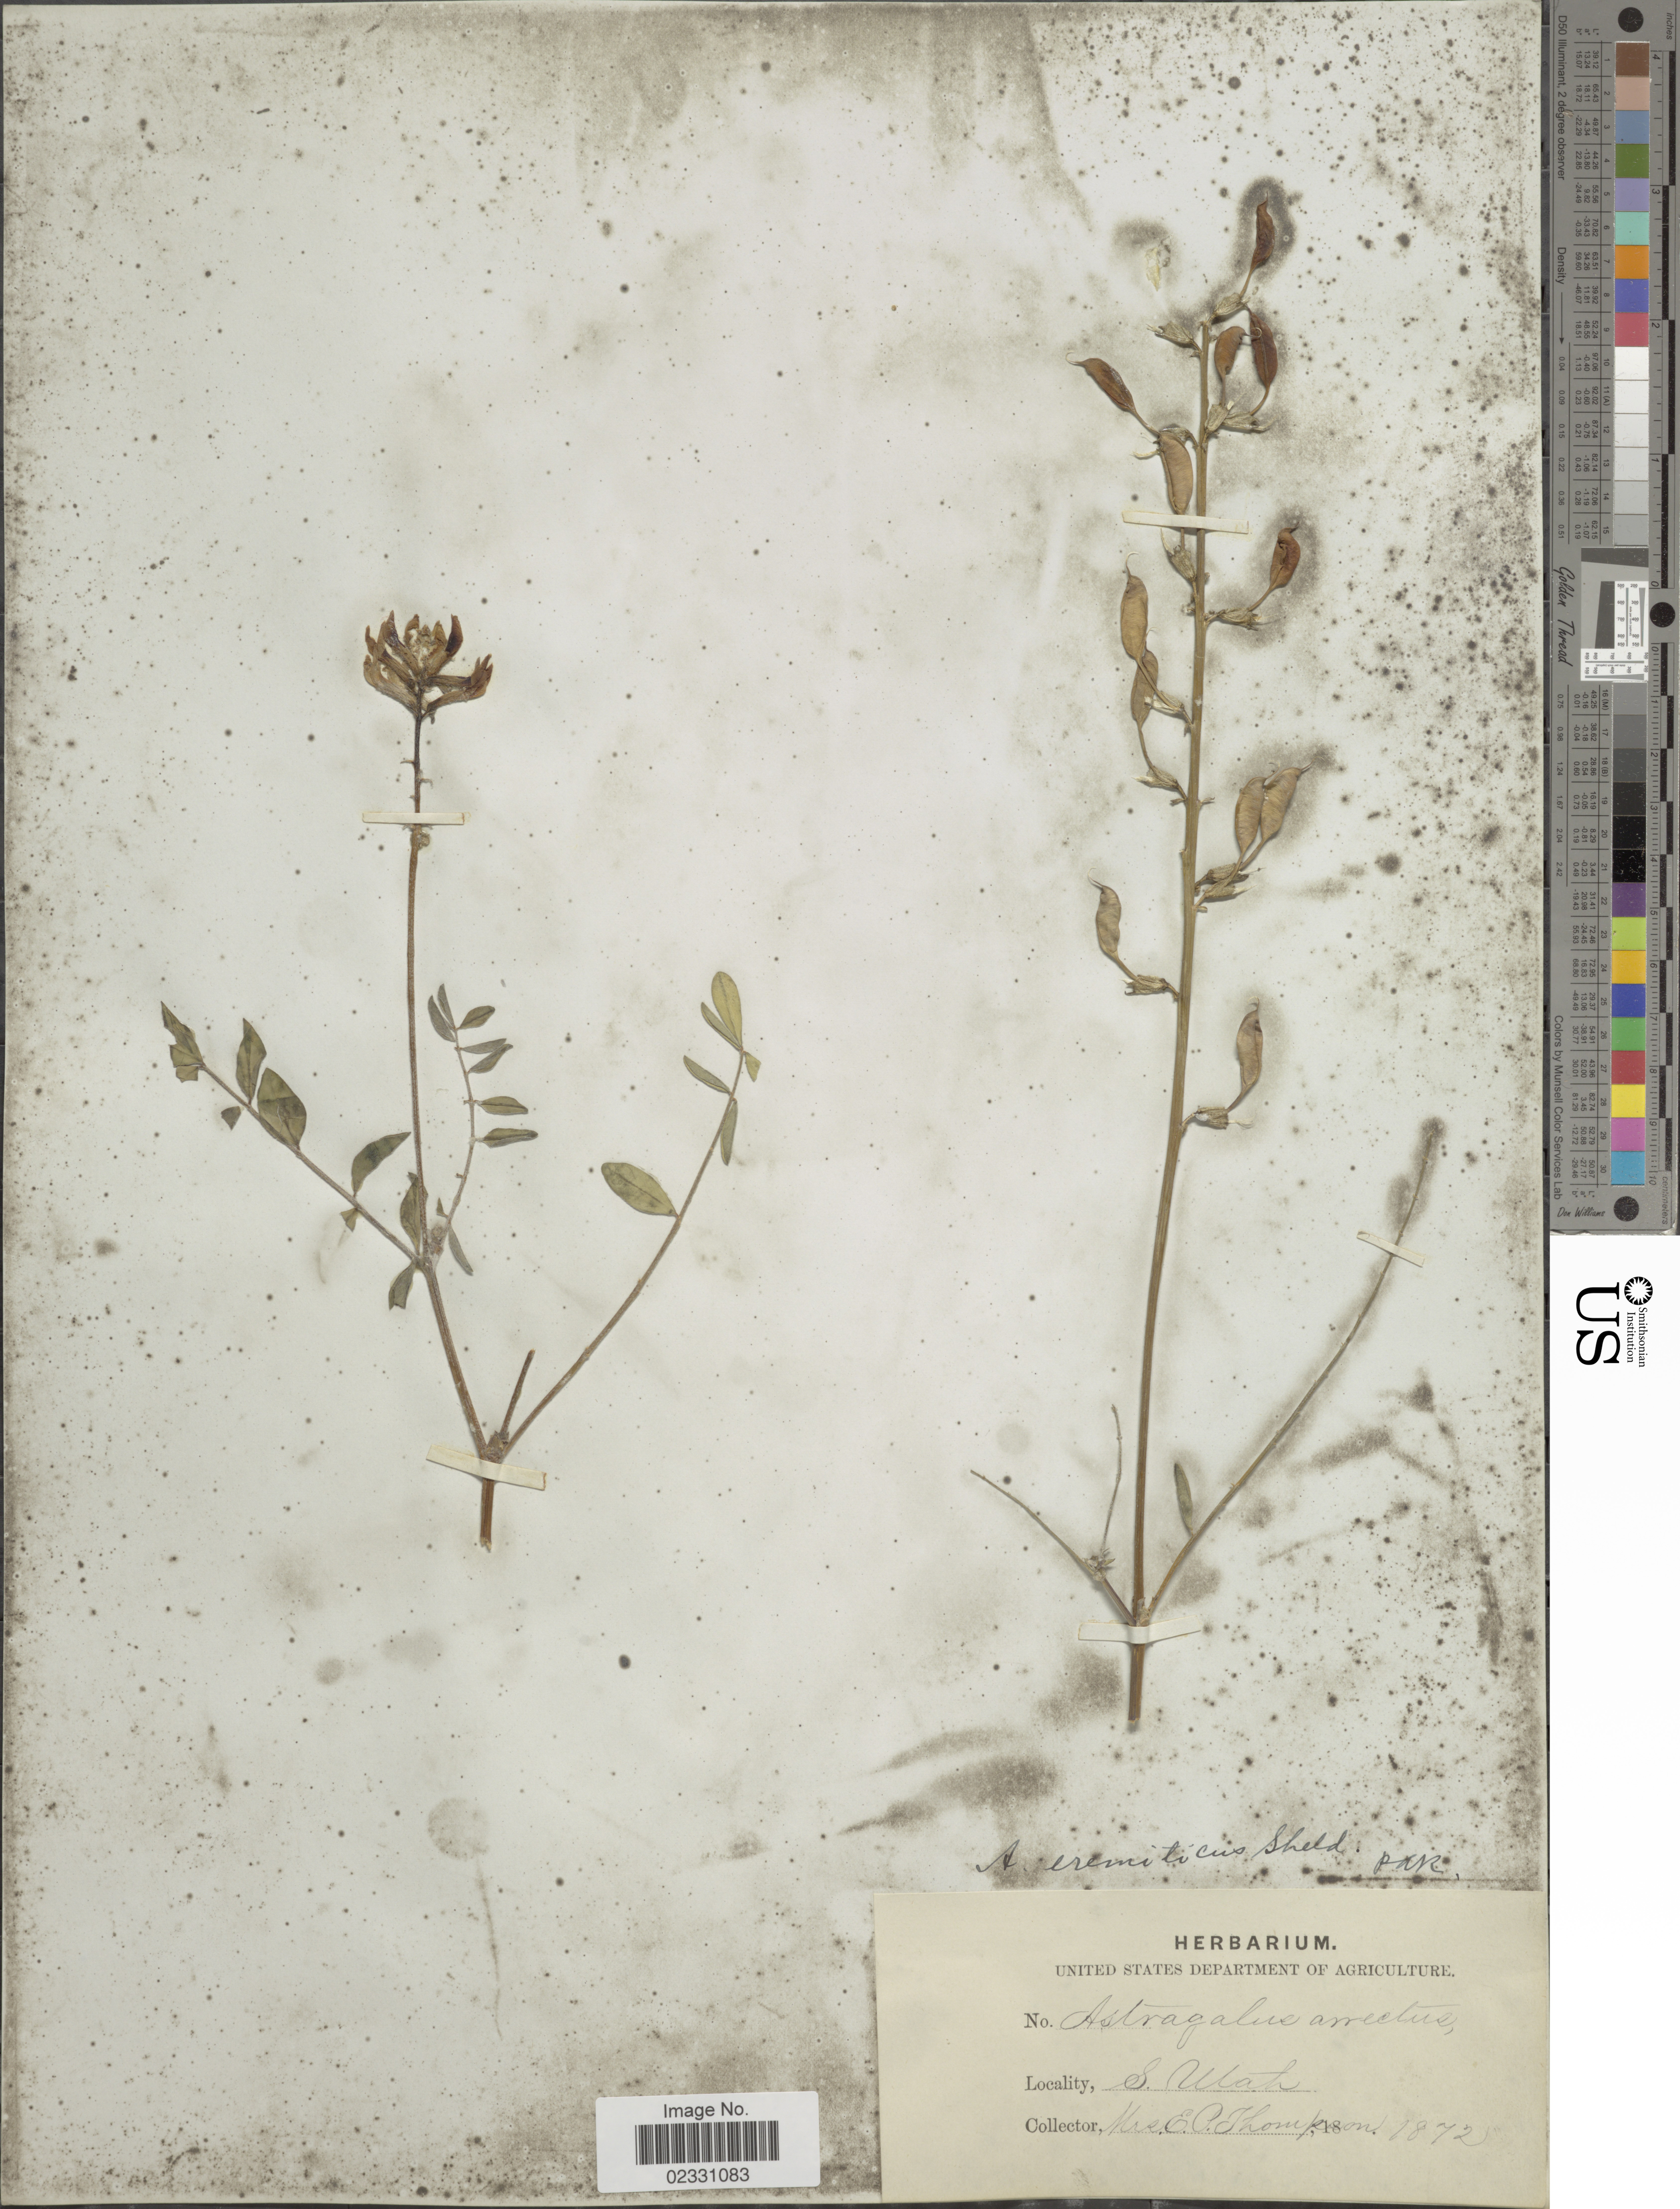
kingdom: Plantae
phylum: Tracheophyta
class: Magnoliopsida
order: Fabales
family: Fabaceae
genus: Astragalus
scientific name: Astragalus eremiticus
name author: E. Sheld.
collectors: E. Thompson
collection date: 1872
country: United States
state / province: Utah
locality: S. Utah